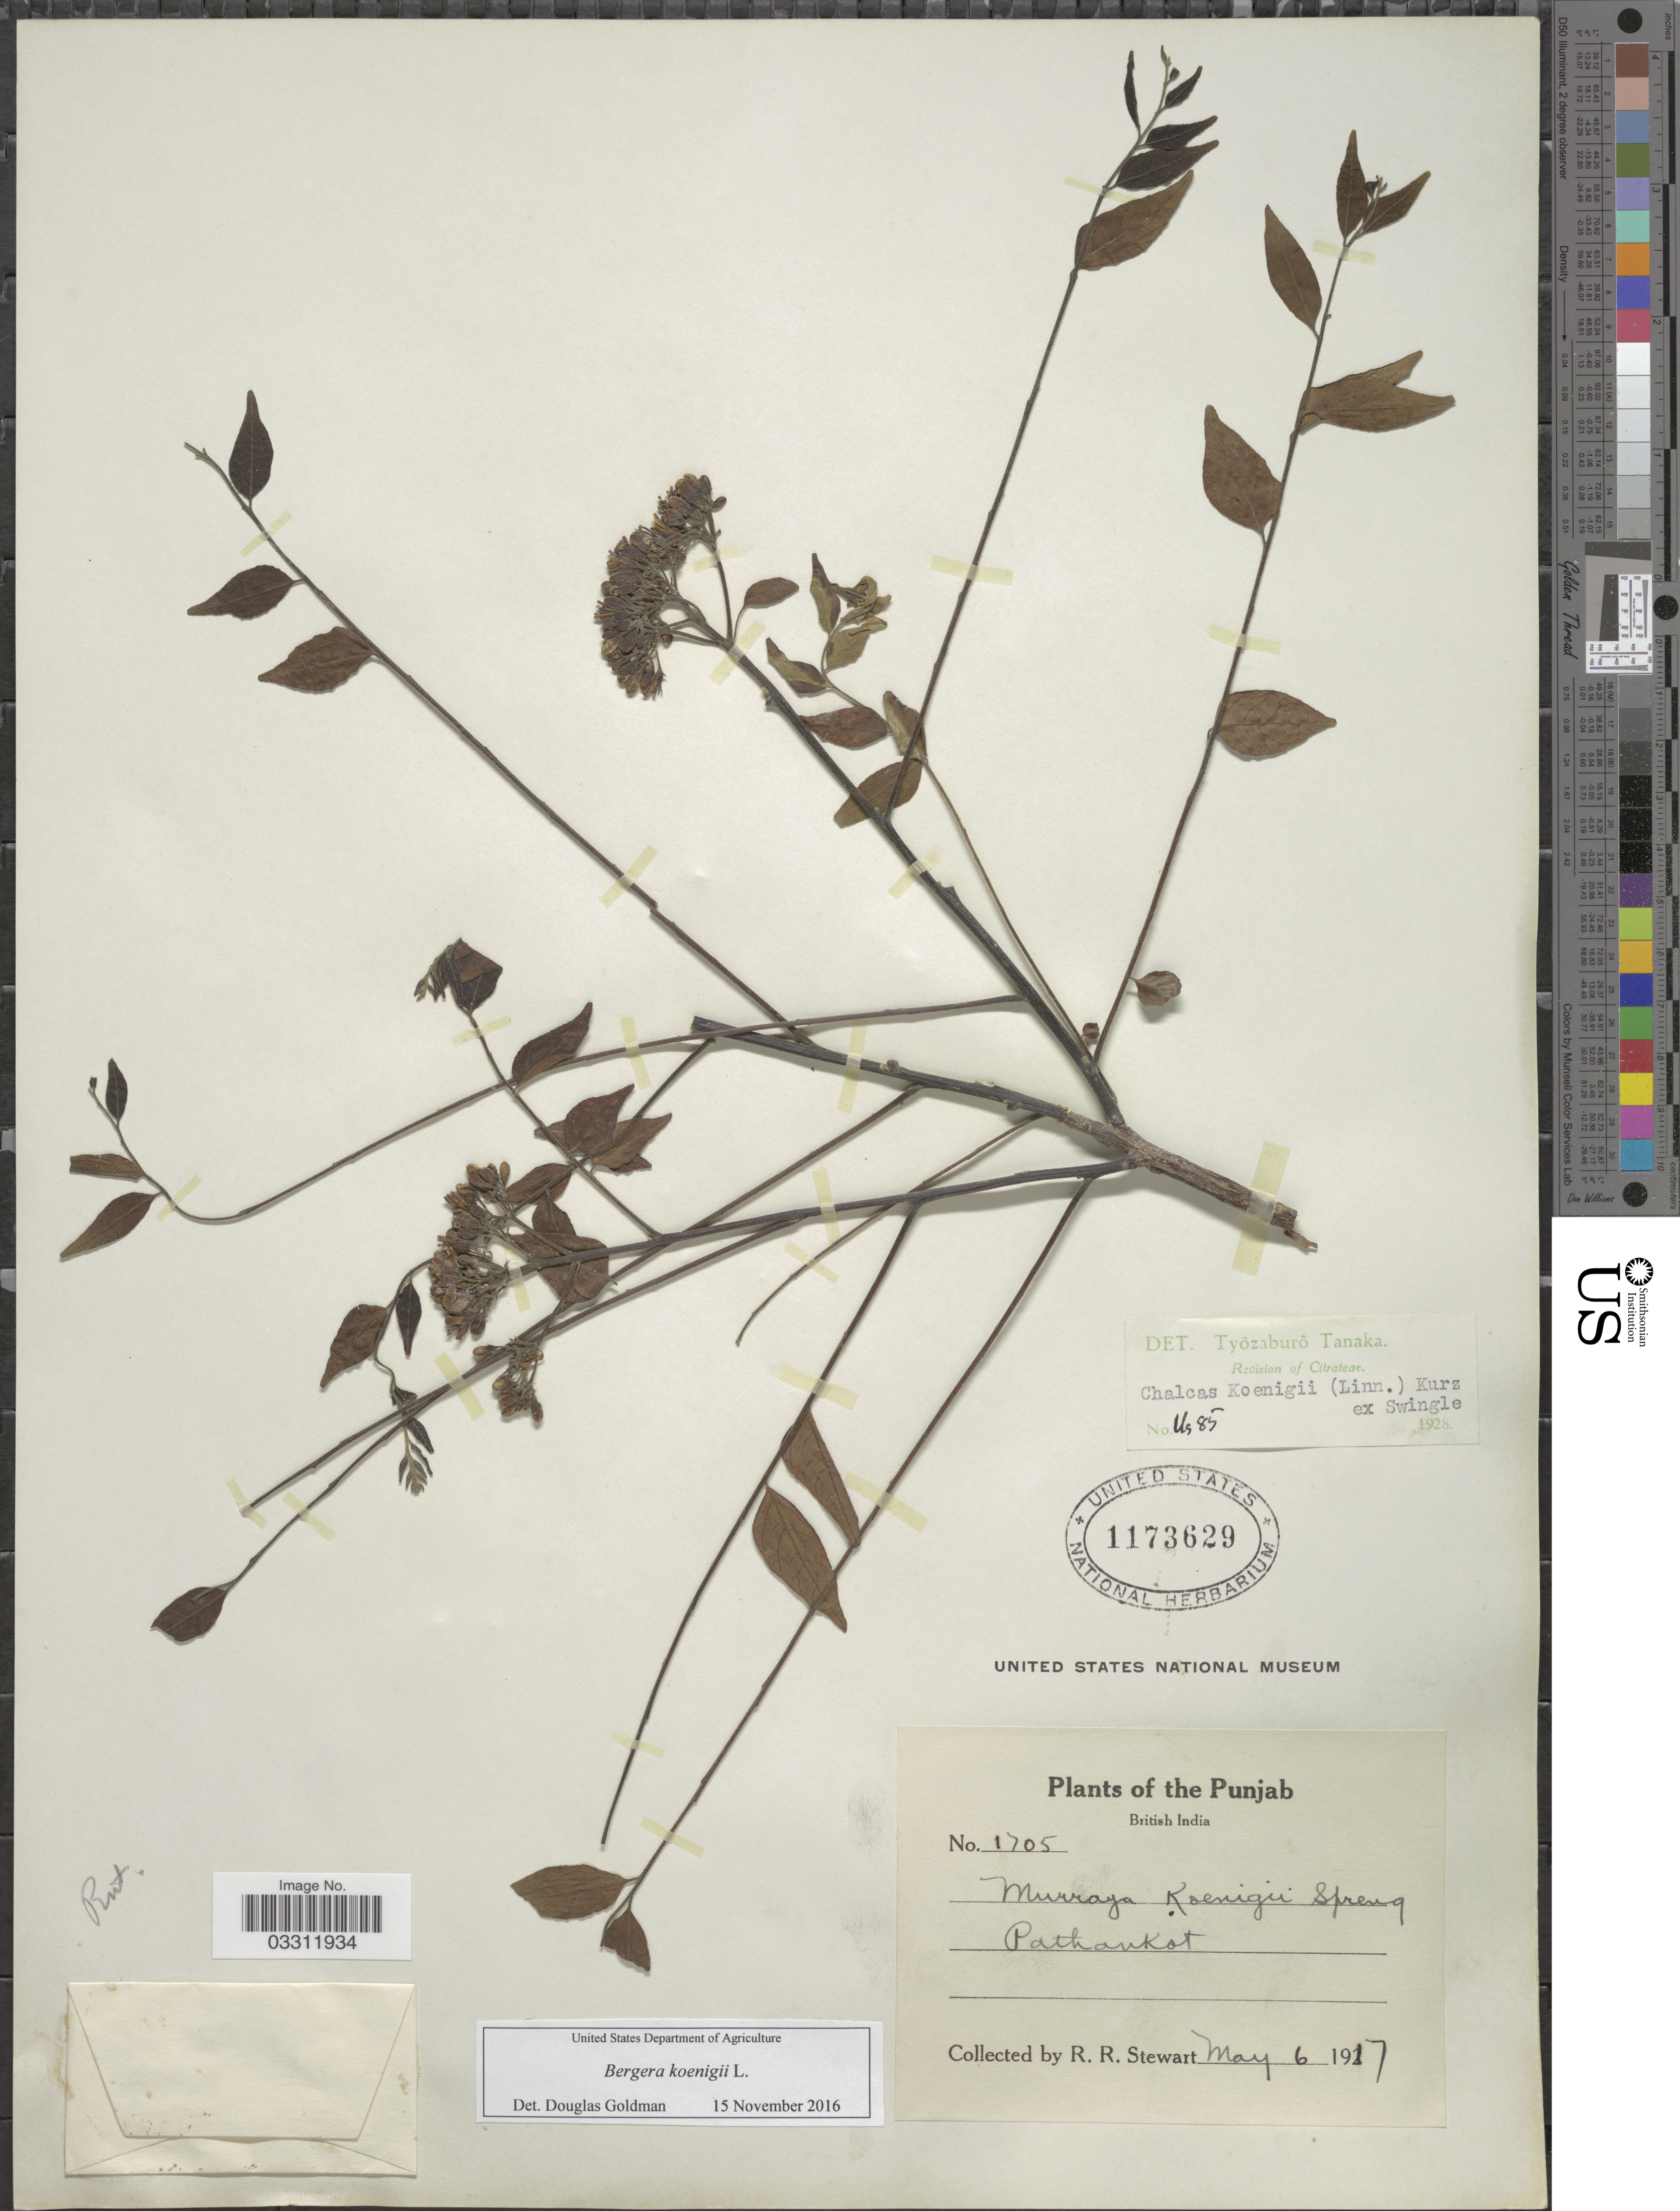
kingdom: Plantae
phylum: Tracheophyta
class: Magnoliopsida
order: Sapindales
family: Rutaceae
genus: Bergera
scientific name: Bergera koenigii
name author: L.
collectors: R. Stewart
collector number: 1705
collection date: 1917-05-06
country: India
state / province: Punjab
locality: British India. Pathankot.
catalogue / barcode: US 1173629